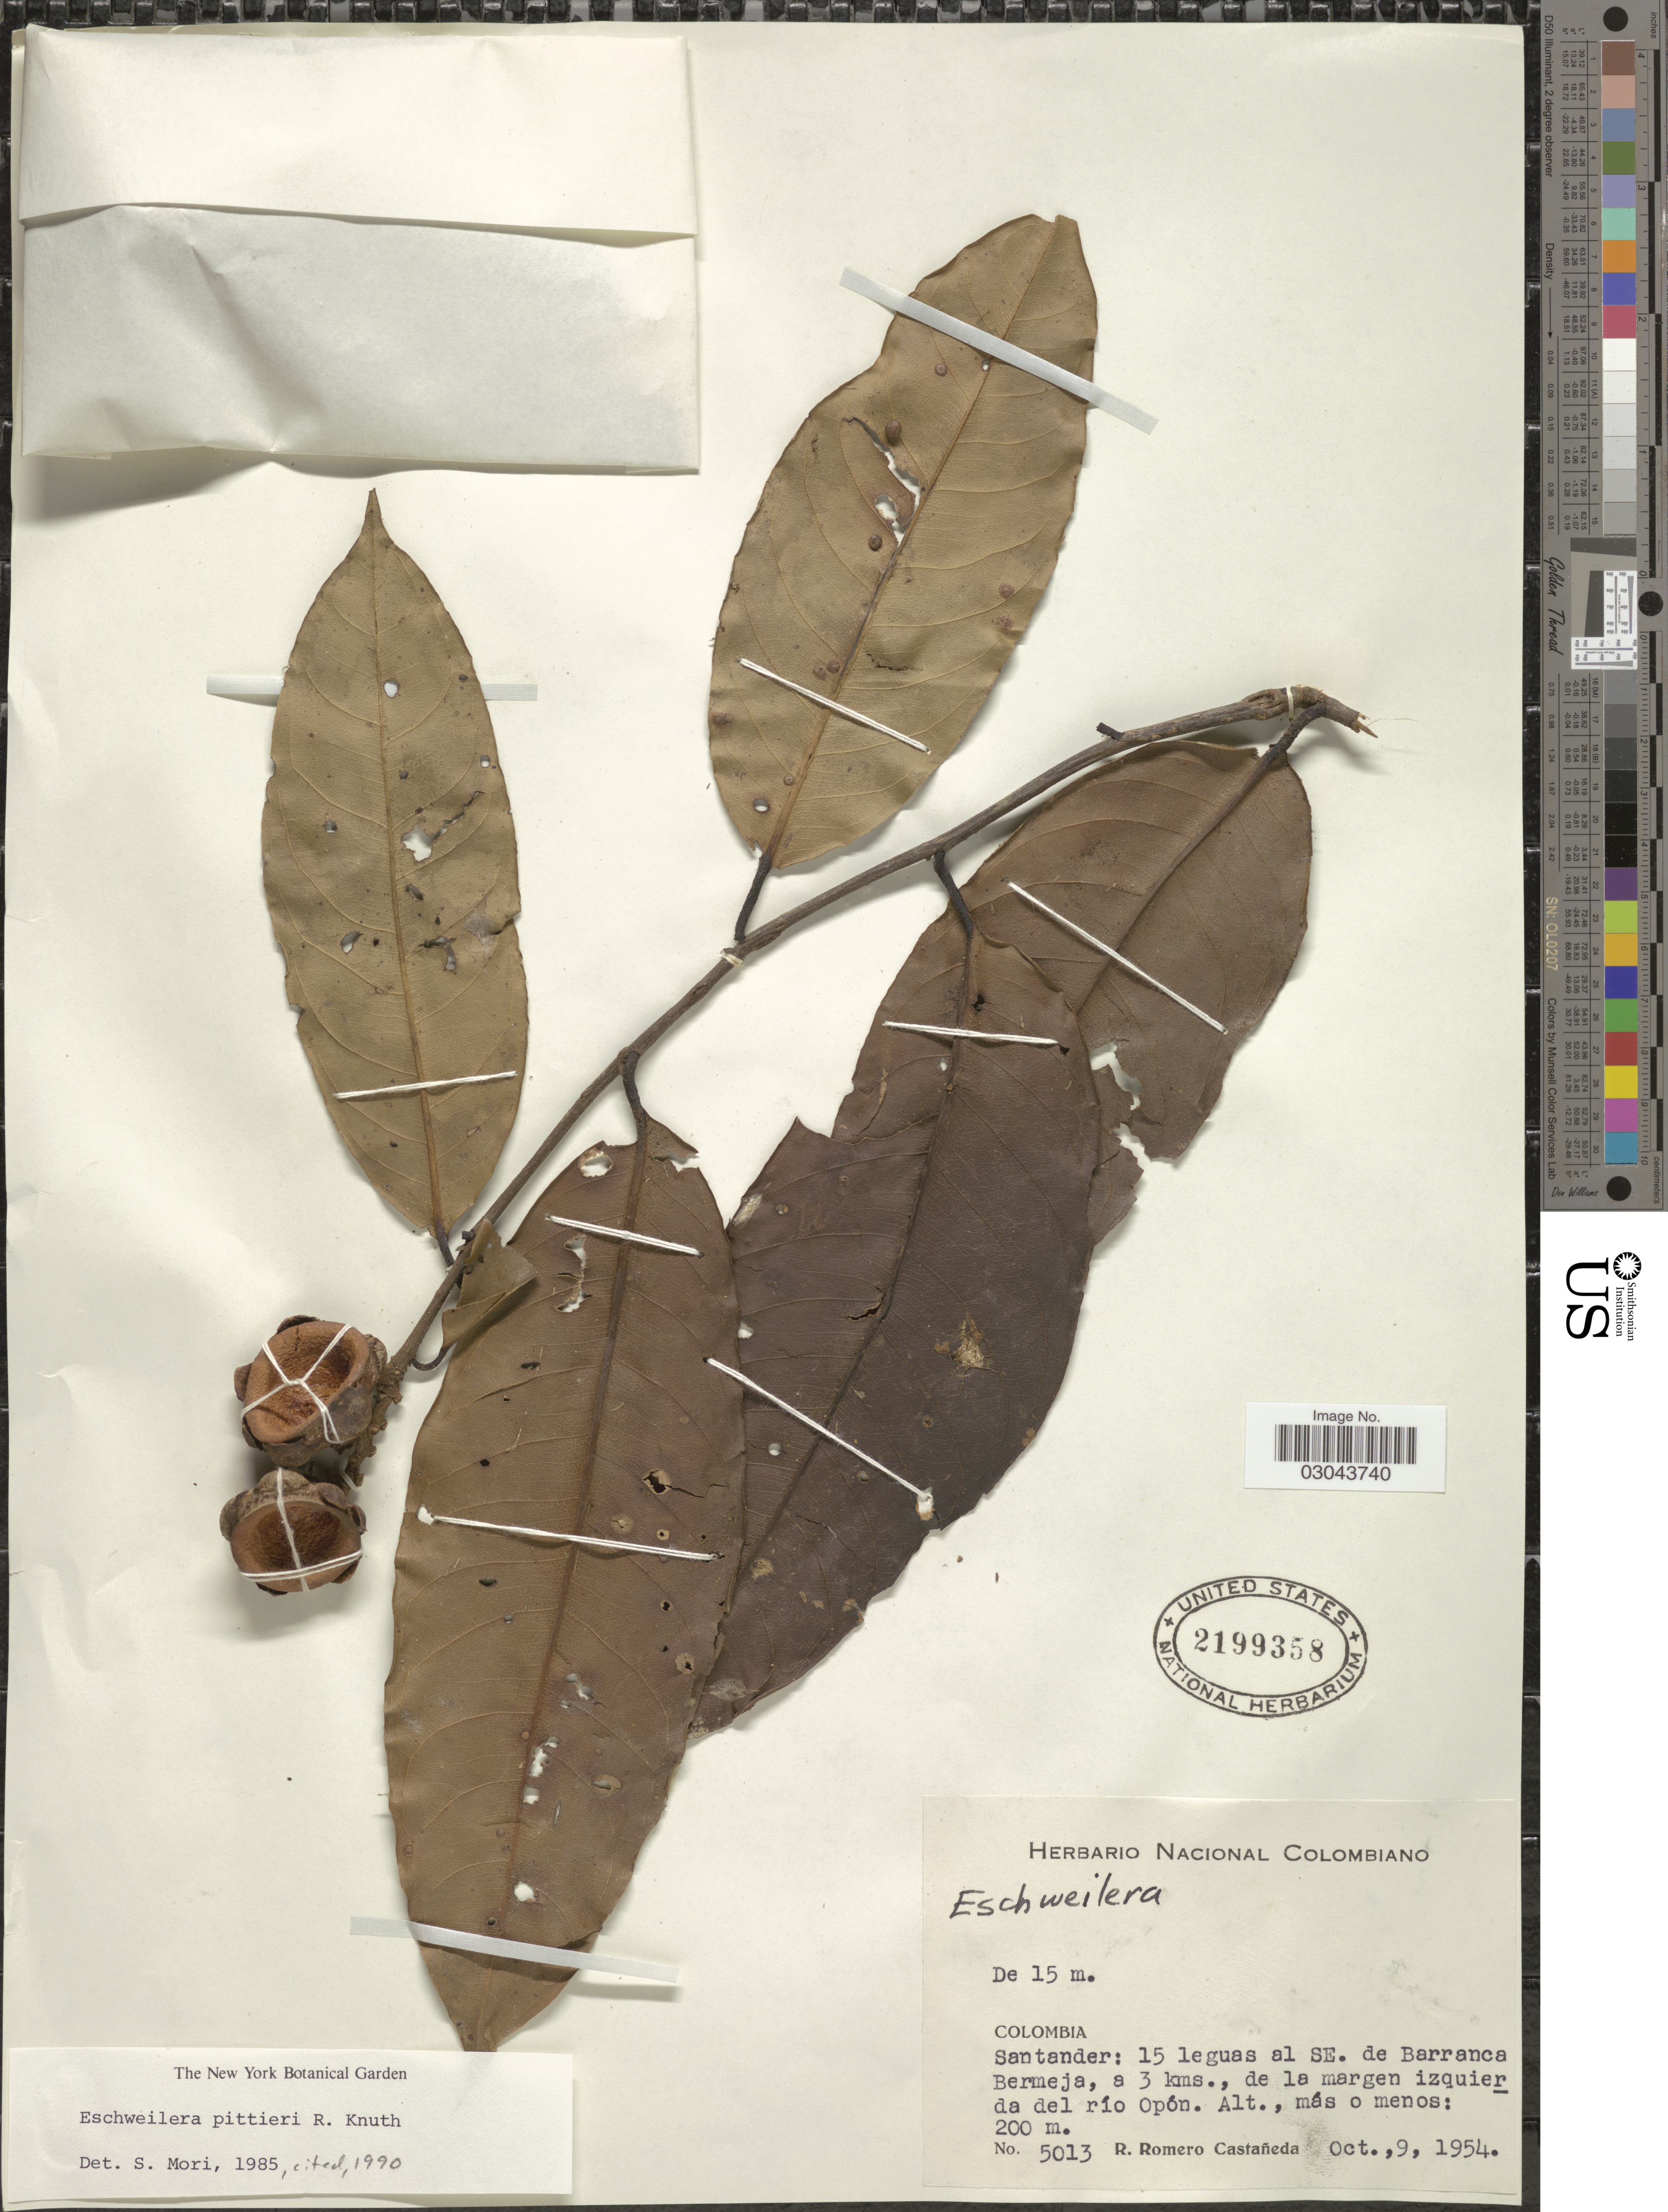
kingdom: Plantae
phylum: Tracheophyta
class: Magnoliopsida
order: Ericales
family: Lecythidaceae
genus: Eschweilera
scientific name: Eschweilera pittieri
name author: R. Knuth in Engl.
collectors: R. Romero Castañeda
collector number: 5013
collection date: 1954-10-09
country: Colombia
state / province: Santander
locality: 15 leguas al SE. de Barranca Bermeja, a 3 kms., de la margen izquierda del río Opón.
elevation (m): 200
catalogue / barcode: US 2199358